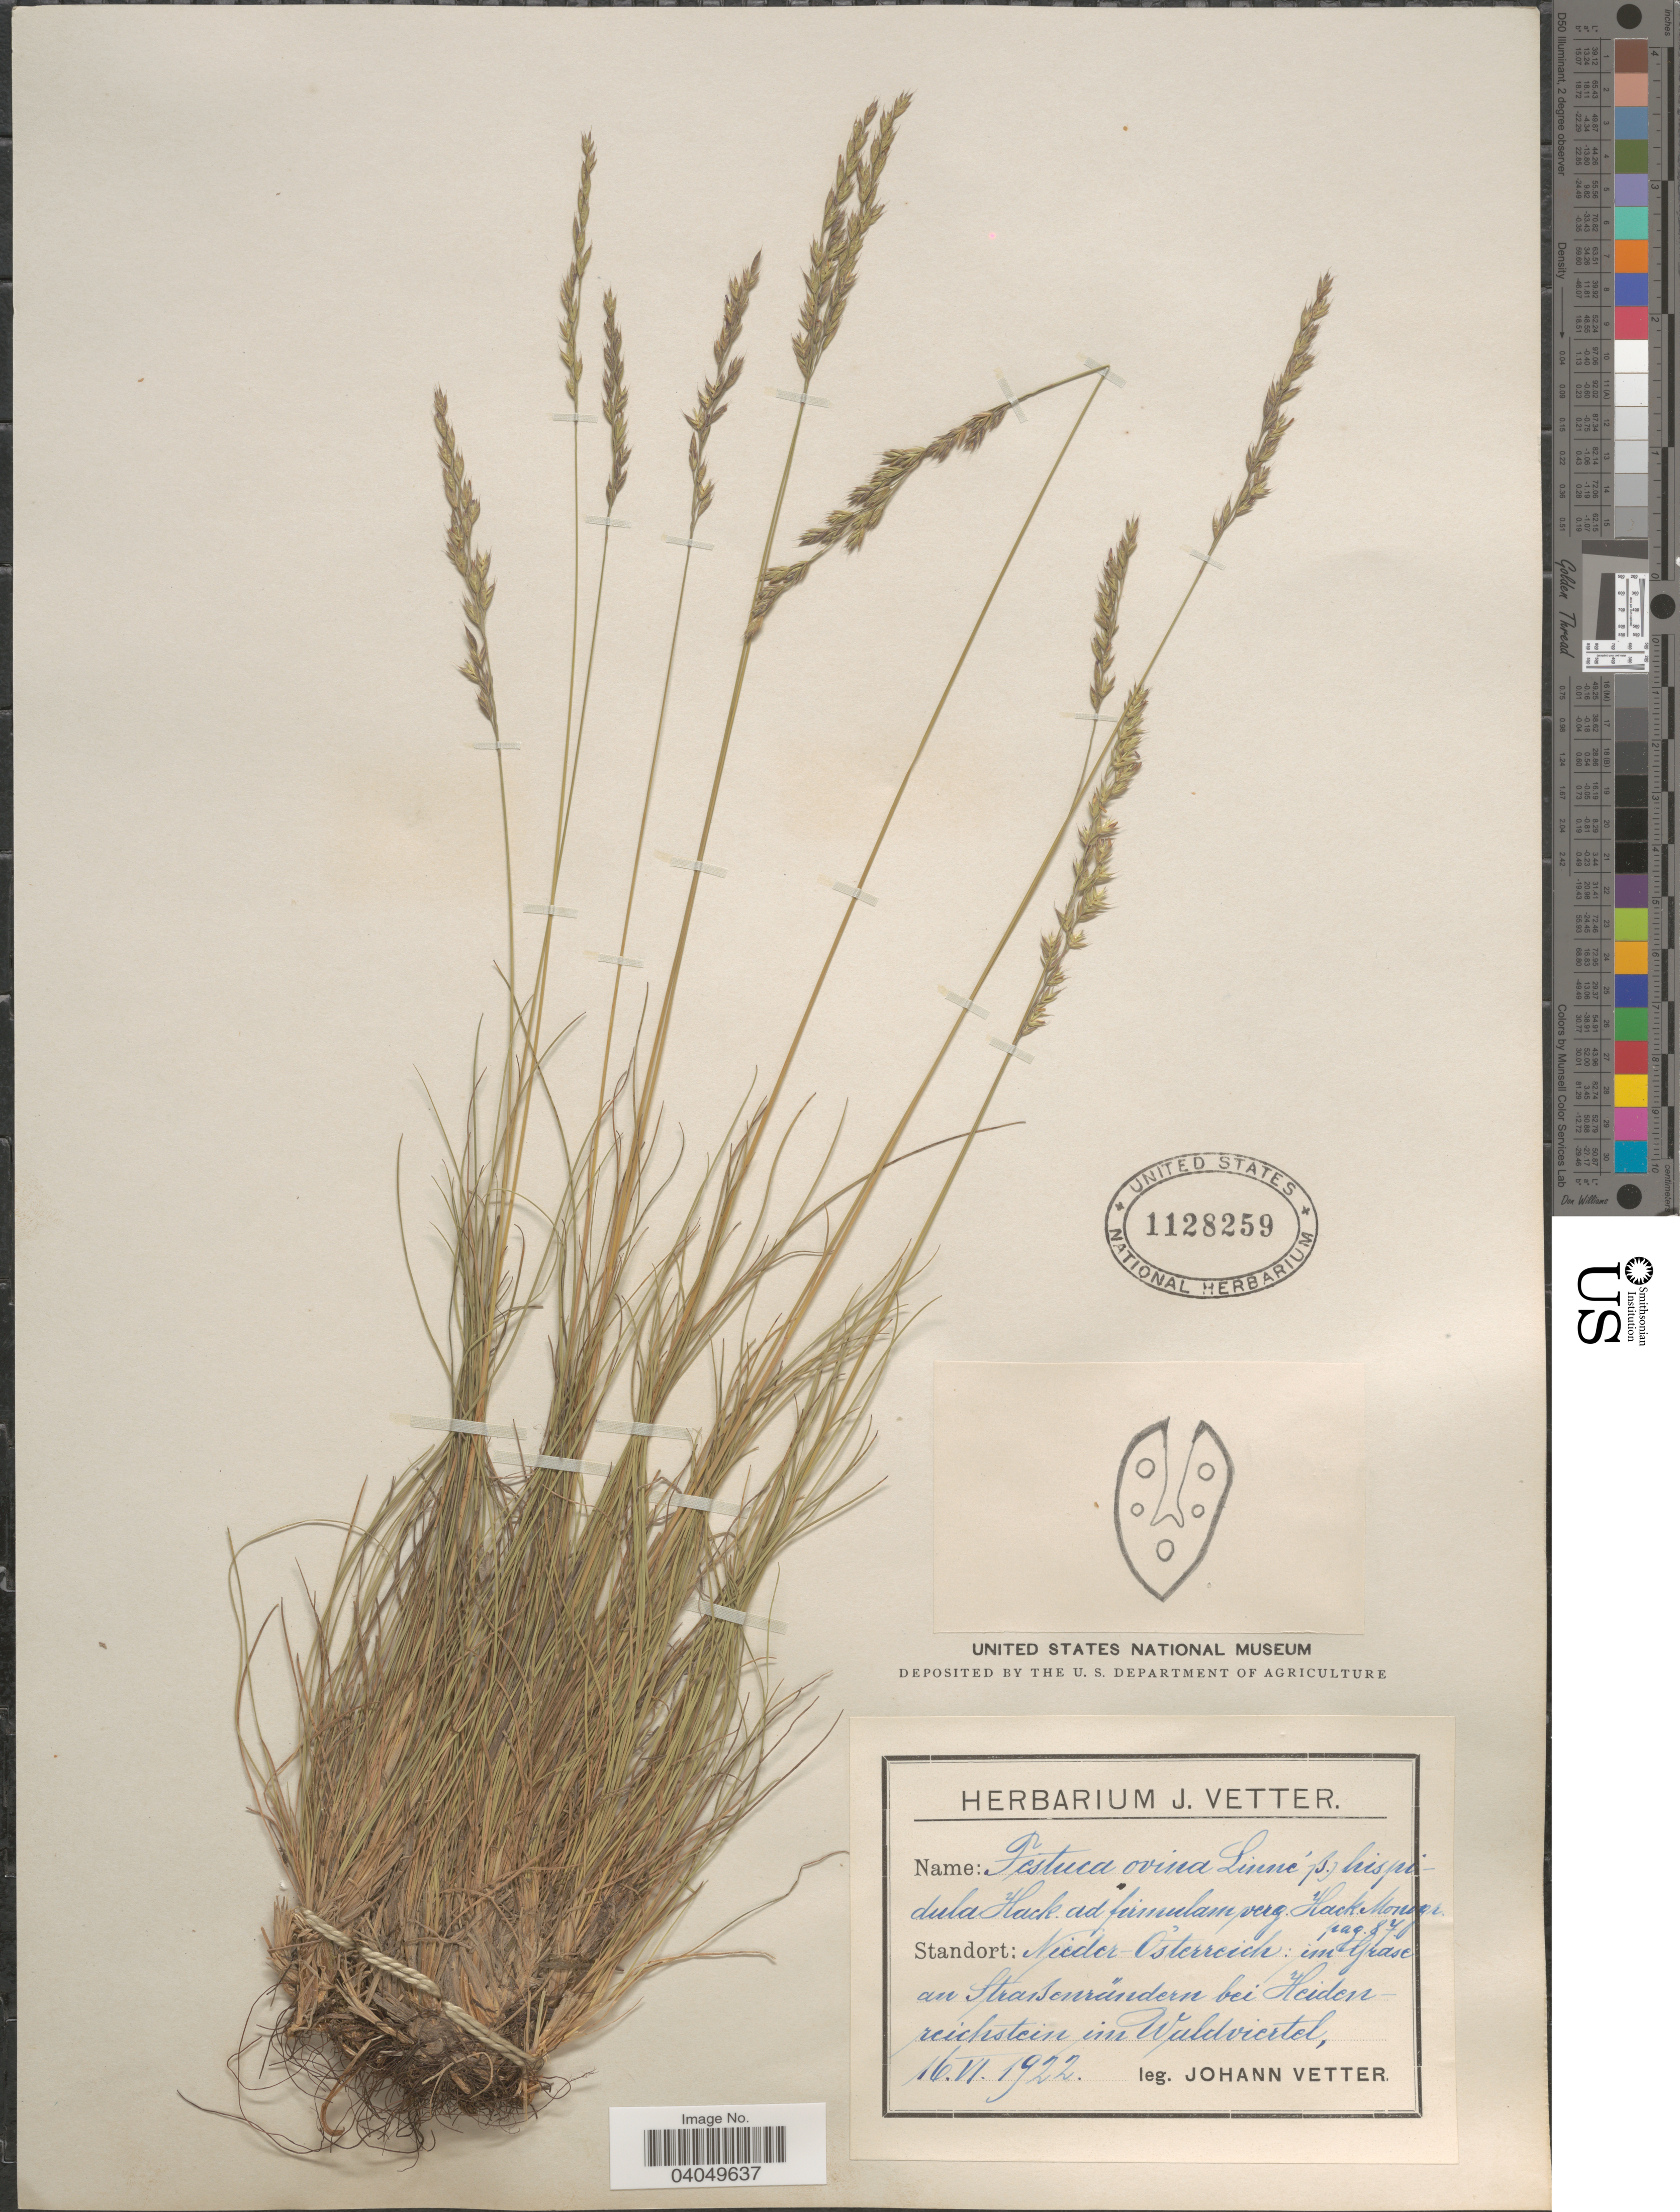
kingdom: Plantae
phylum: Tracheophyta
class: Liliopsida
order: Poales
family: Poaceae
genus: Festuca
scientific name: Festuca ovina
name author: L.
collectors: J. Vetter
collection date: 1922-06-16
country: Austria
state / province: Niederosterreich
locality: Nieder-Osterreich: im Grase an Strassenrandern bei Heiden-rechstein im Waldviertel.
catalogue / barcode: US 1128259